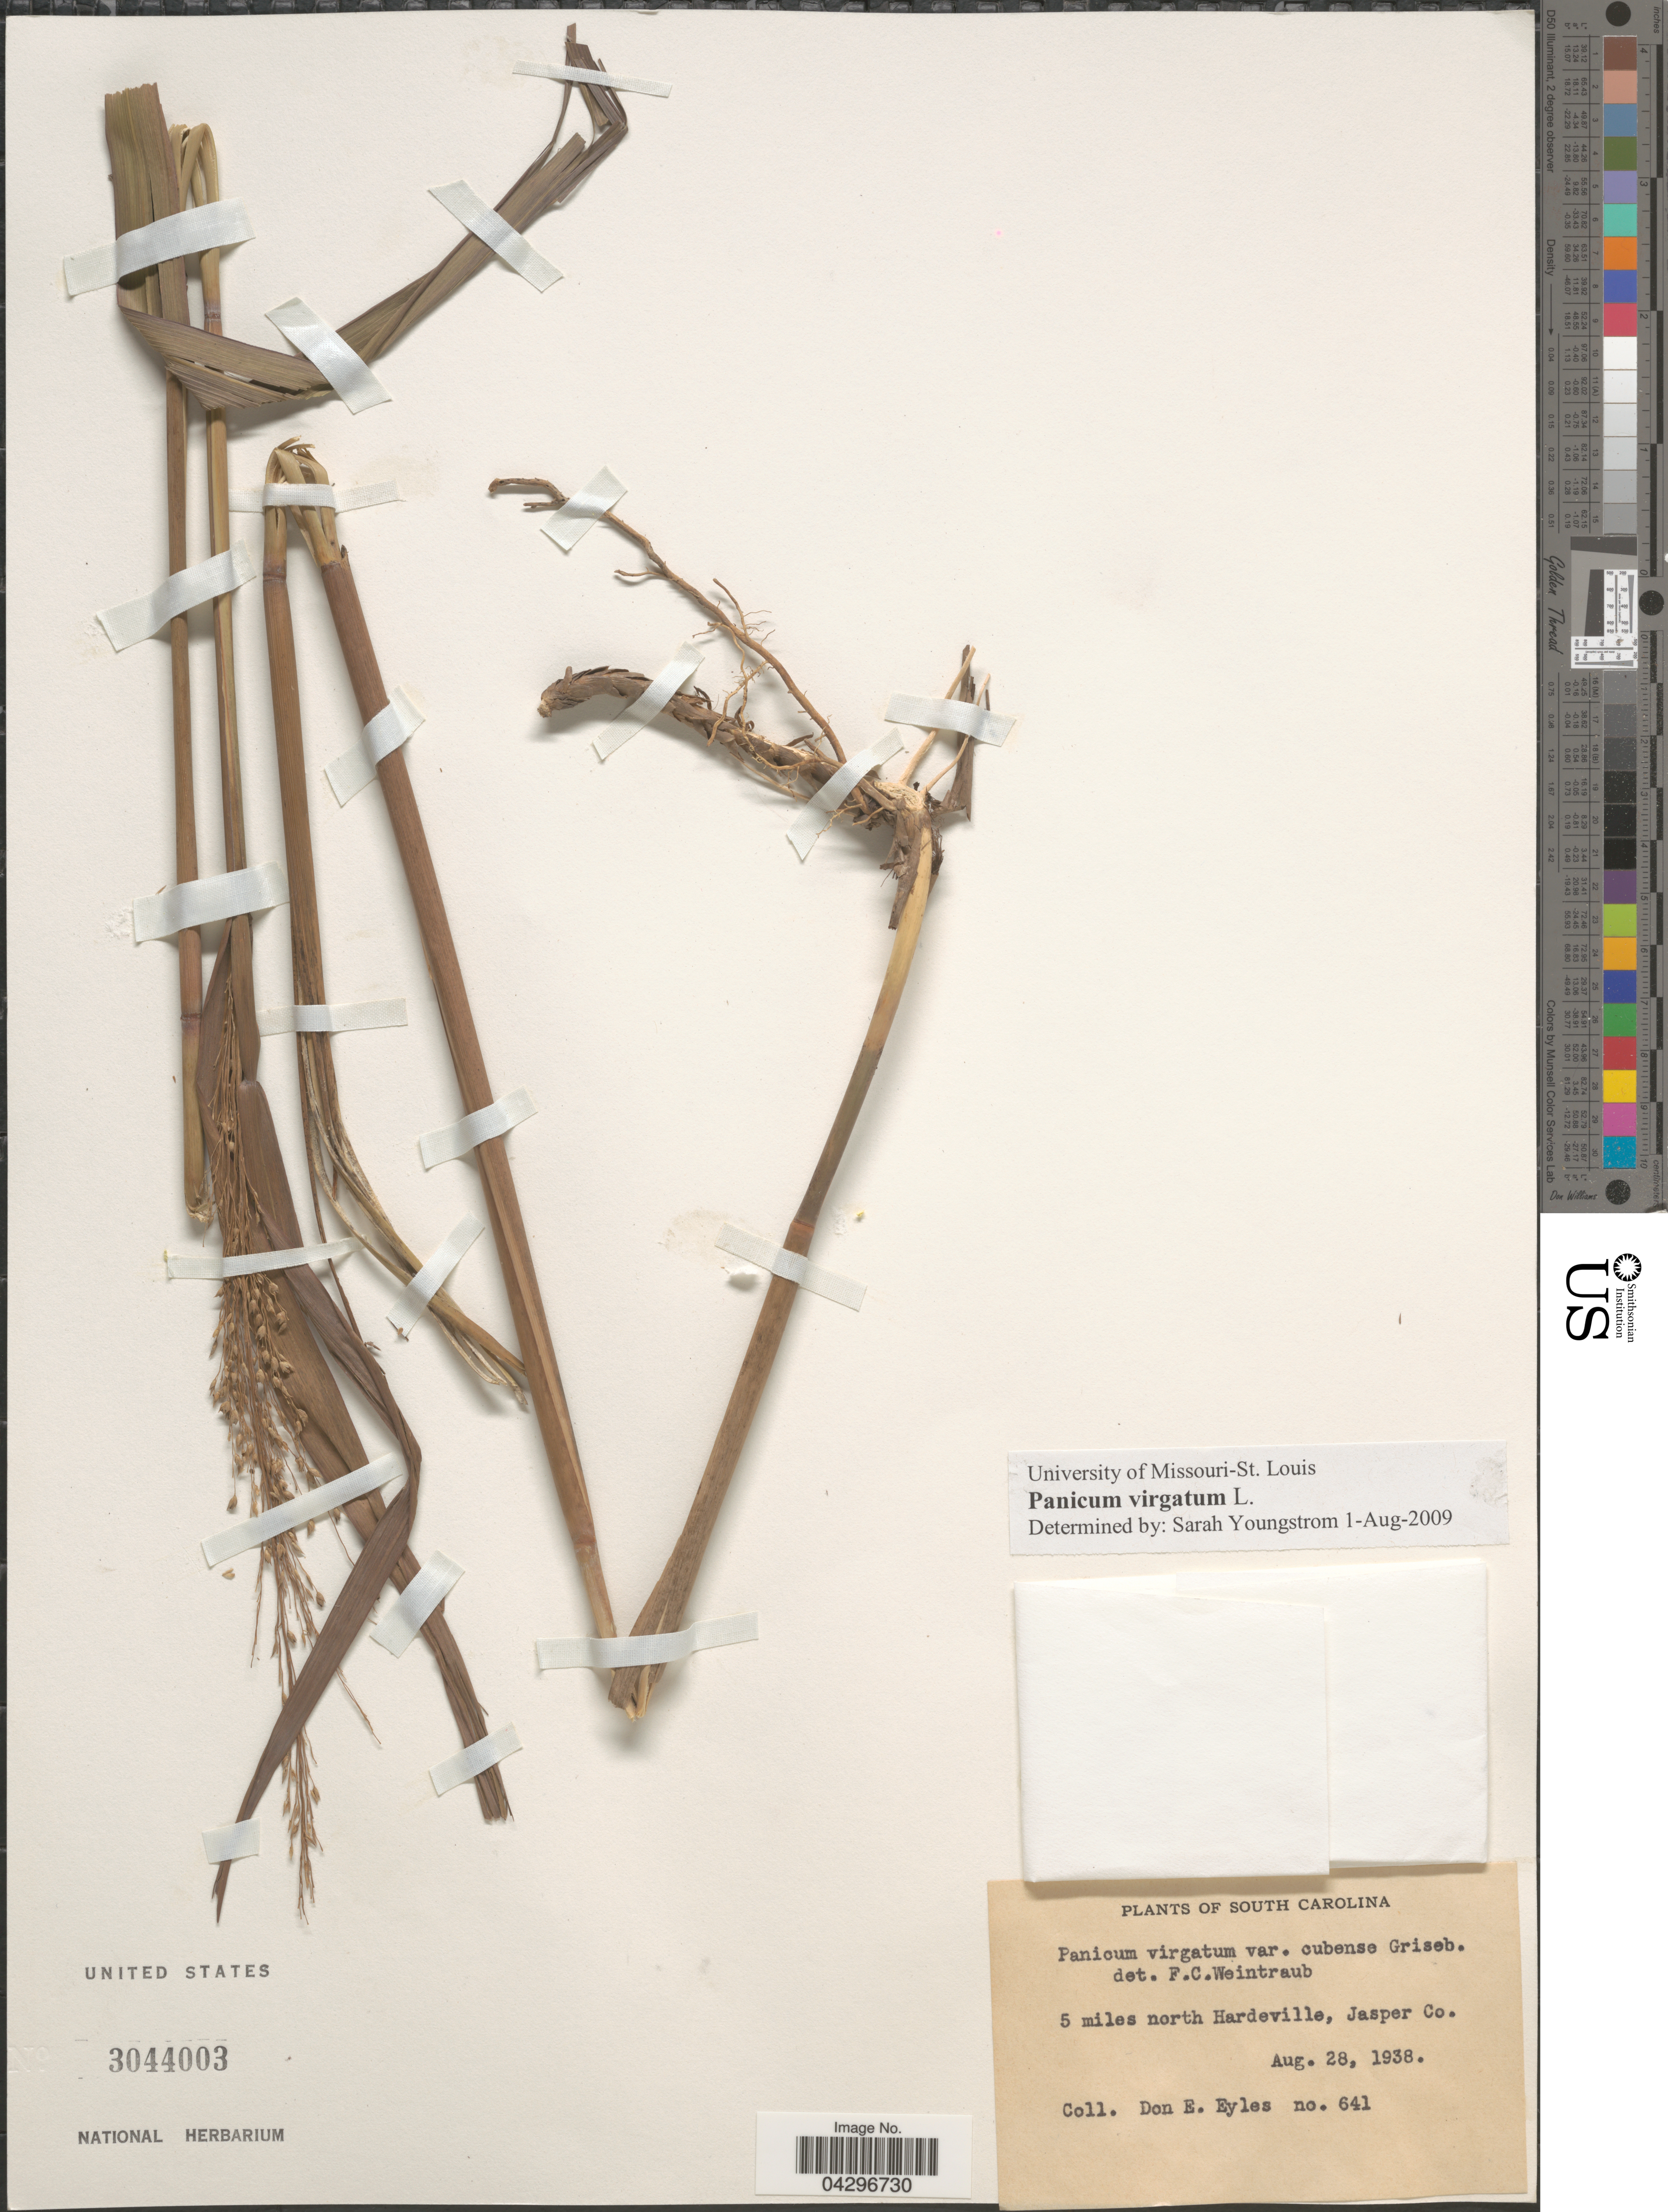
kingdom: Plantae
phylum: Tracheophyta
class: Liliopsida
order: Poales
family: Poaceae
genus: Panicum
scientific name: Panicum virgatum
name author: L.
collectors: D. Eyles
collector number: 641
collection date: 1938-08-28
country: United States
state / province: South Carolina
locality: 5 miles north Hardeville, Jasper Co.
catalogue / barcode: US 3044003